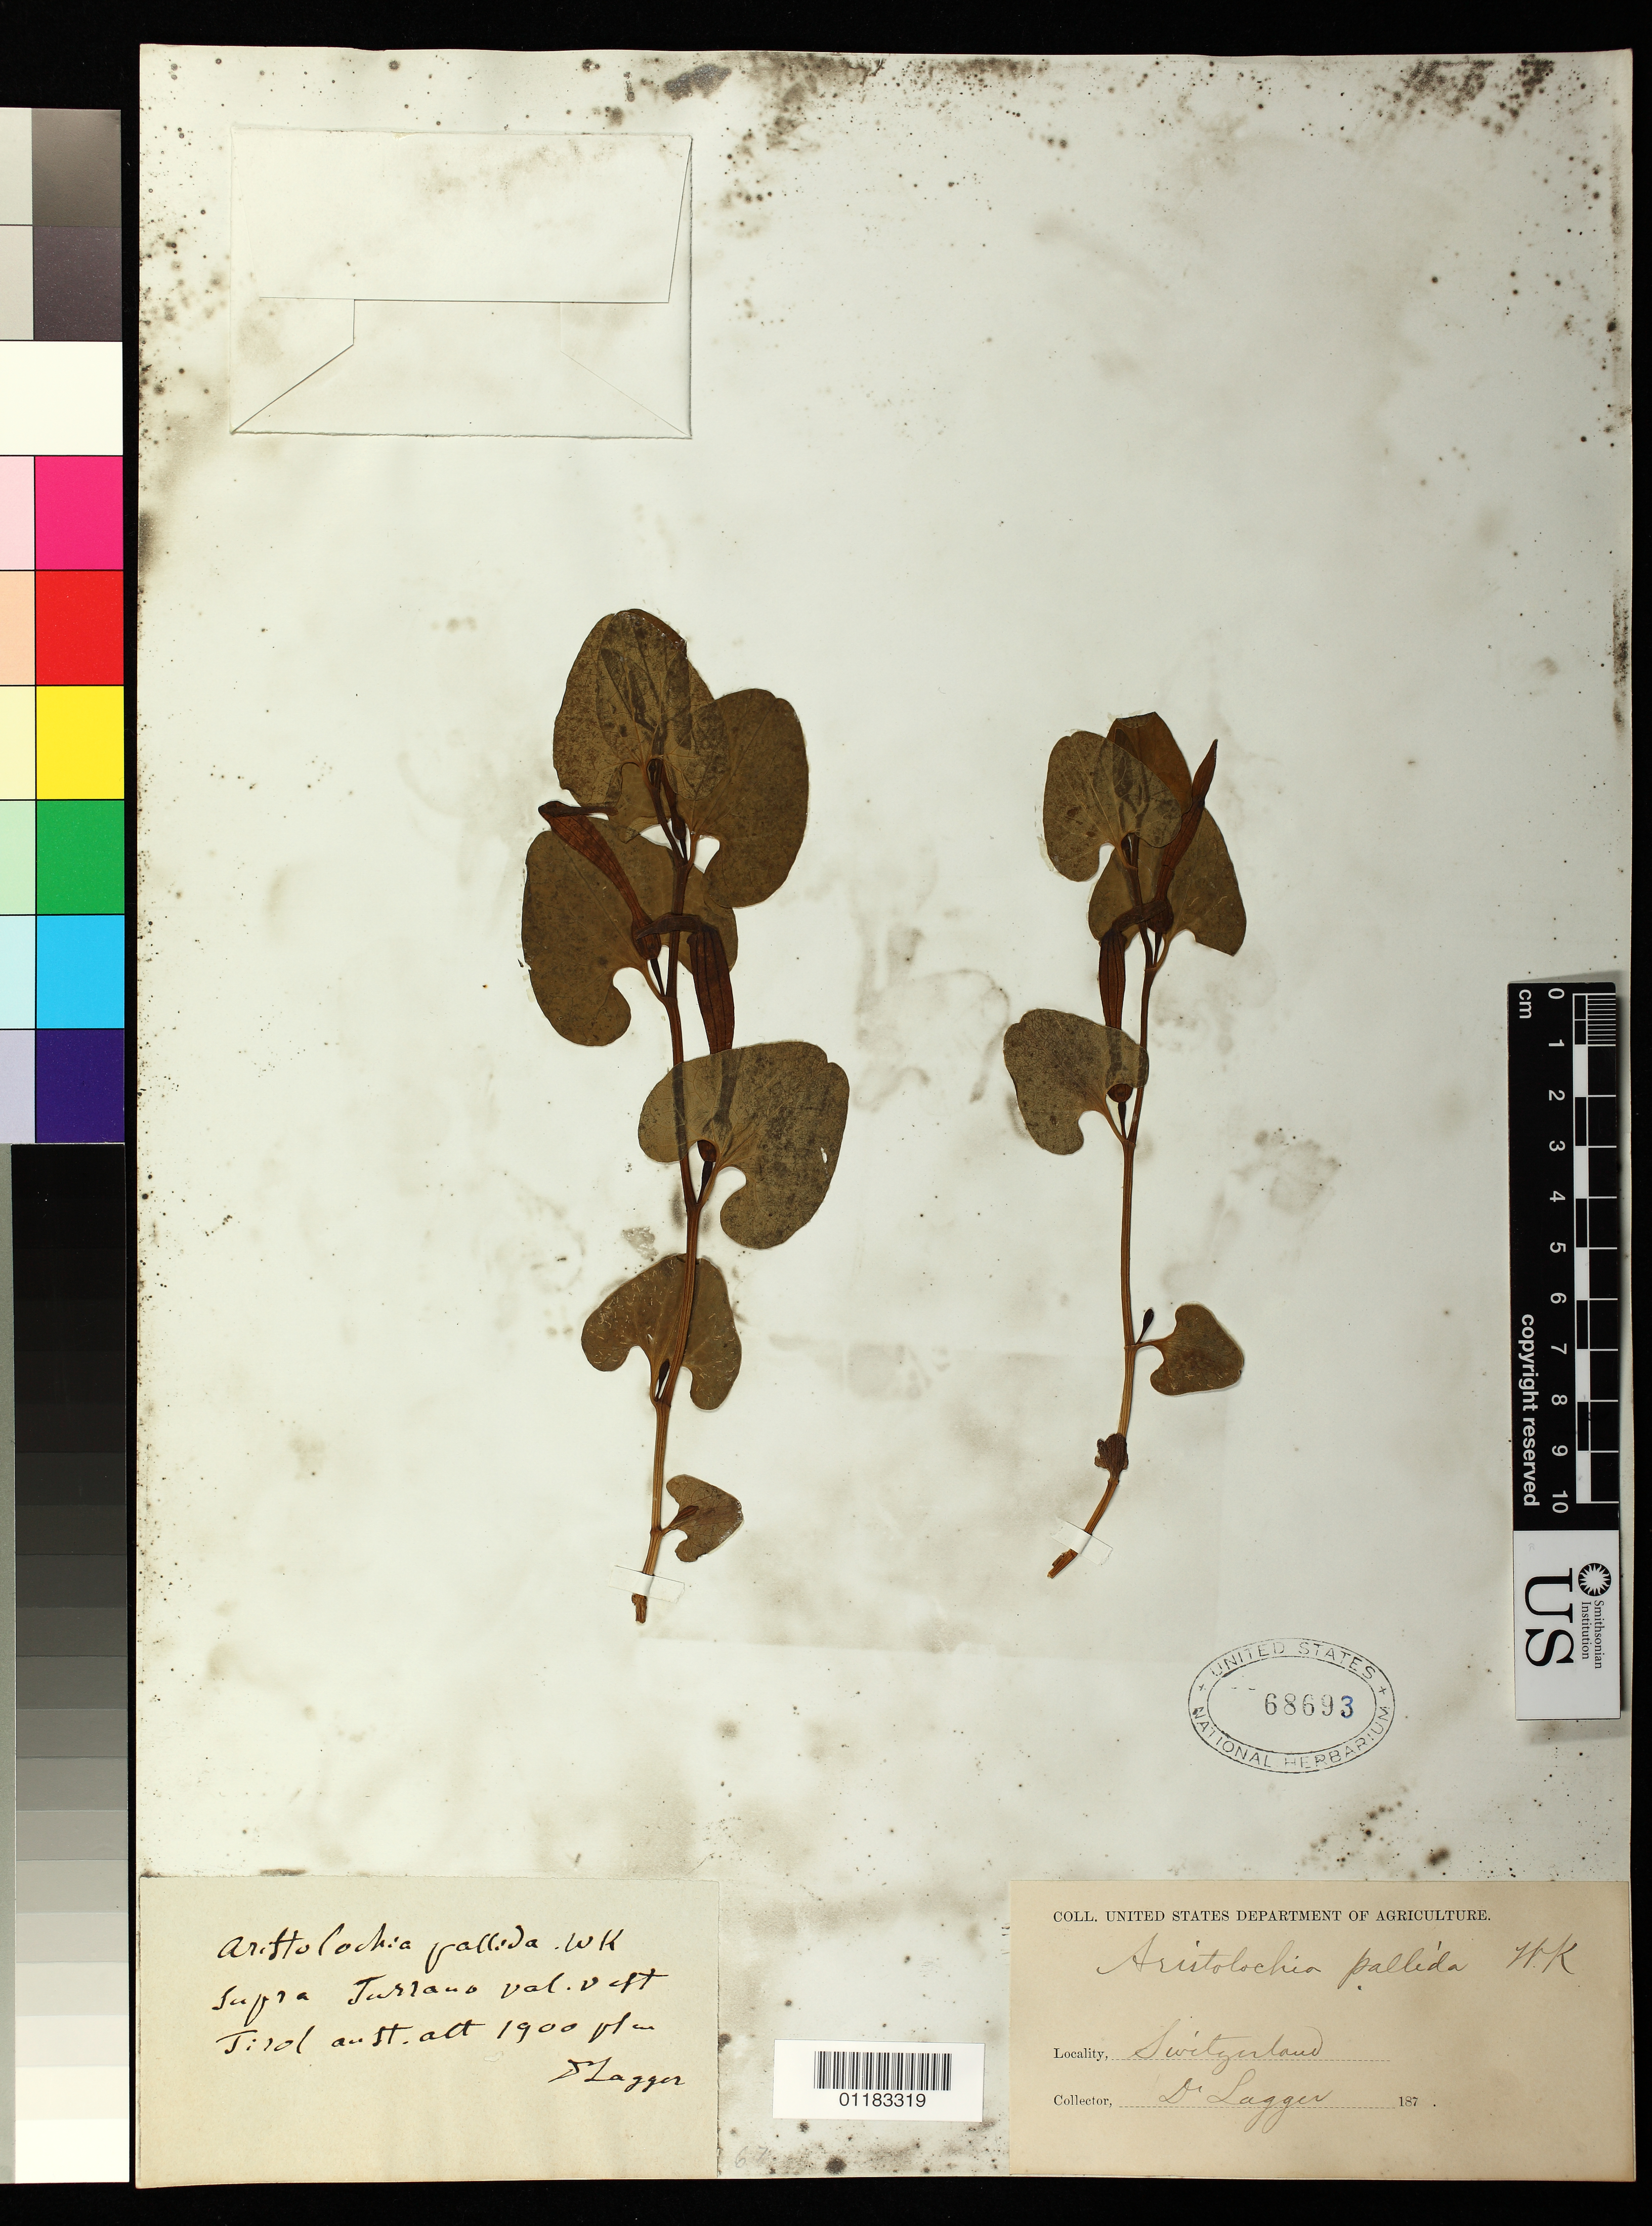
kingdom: Plantae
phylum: Tracheophyta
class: Magnoliopsida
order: Piperales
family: Aristolochiaceae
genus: Aristolochia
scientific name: Aristolochia pallida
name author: Willd.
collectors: D. Lagger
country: Italy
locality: Val. Vest. Tirol [interpreted]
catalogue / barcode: US 68693